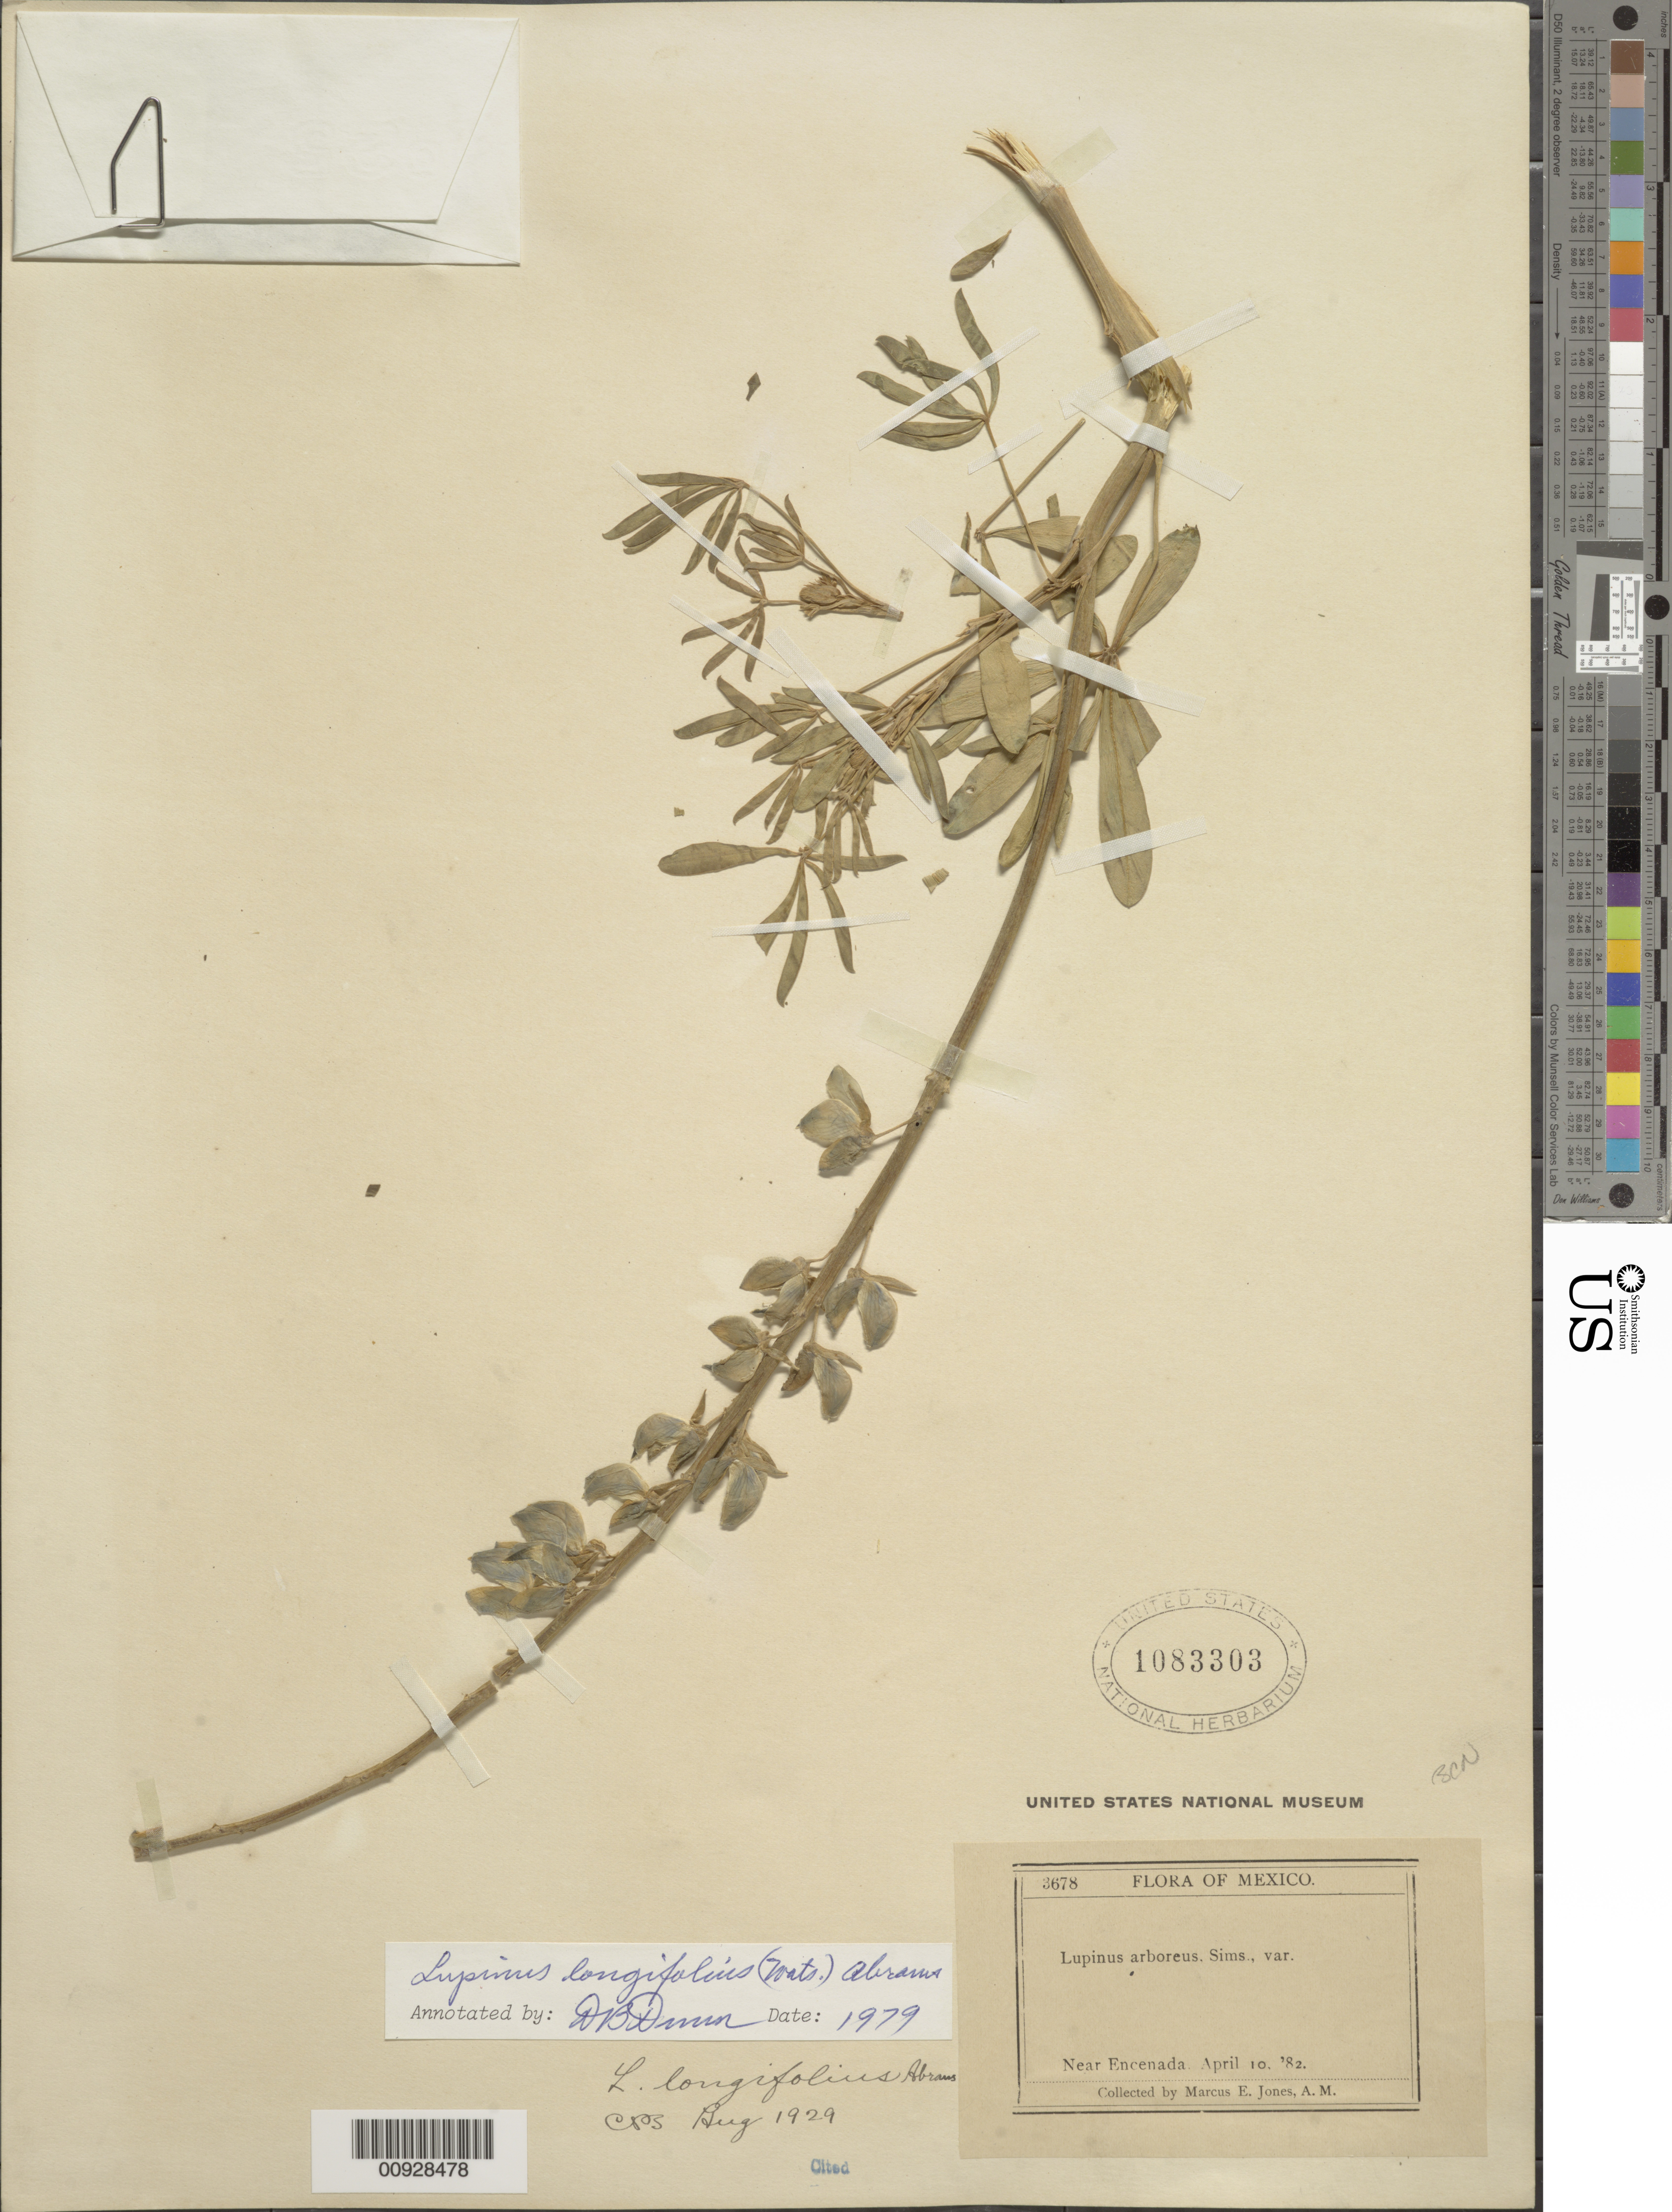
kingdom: Plantae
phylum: Tracheophyta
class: Magnoliopsida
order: Fabales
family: Fabaceae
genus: Lupinus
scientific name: Lupinus longifolius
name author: (S. Watson) Abrams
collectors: M. E. Jones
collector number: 3678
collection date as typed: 10 Apr 1882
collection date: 1882-04-10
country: Mexico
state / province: Baja California Norte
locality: From Encenada [sic].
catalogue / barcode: US 1083303